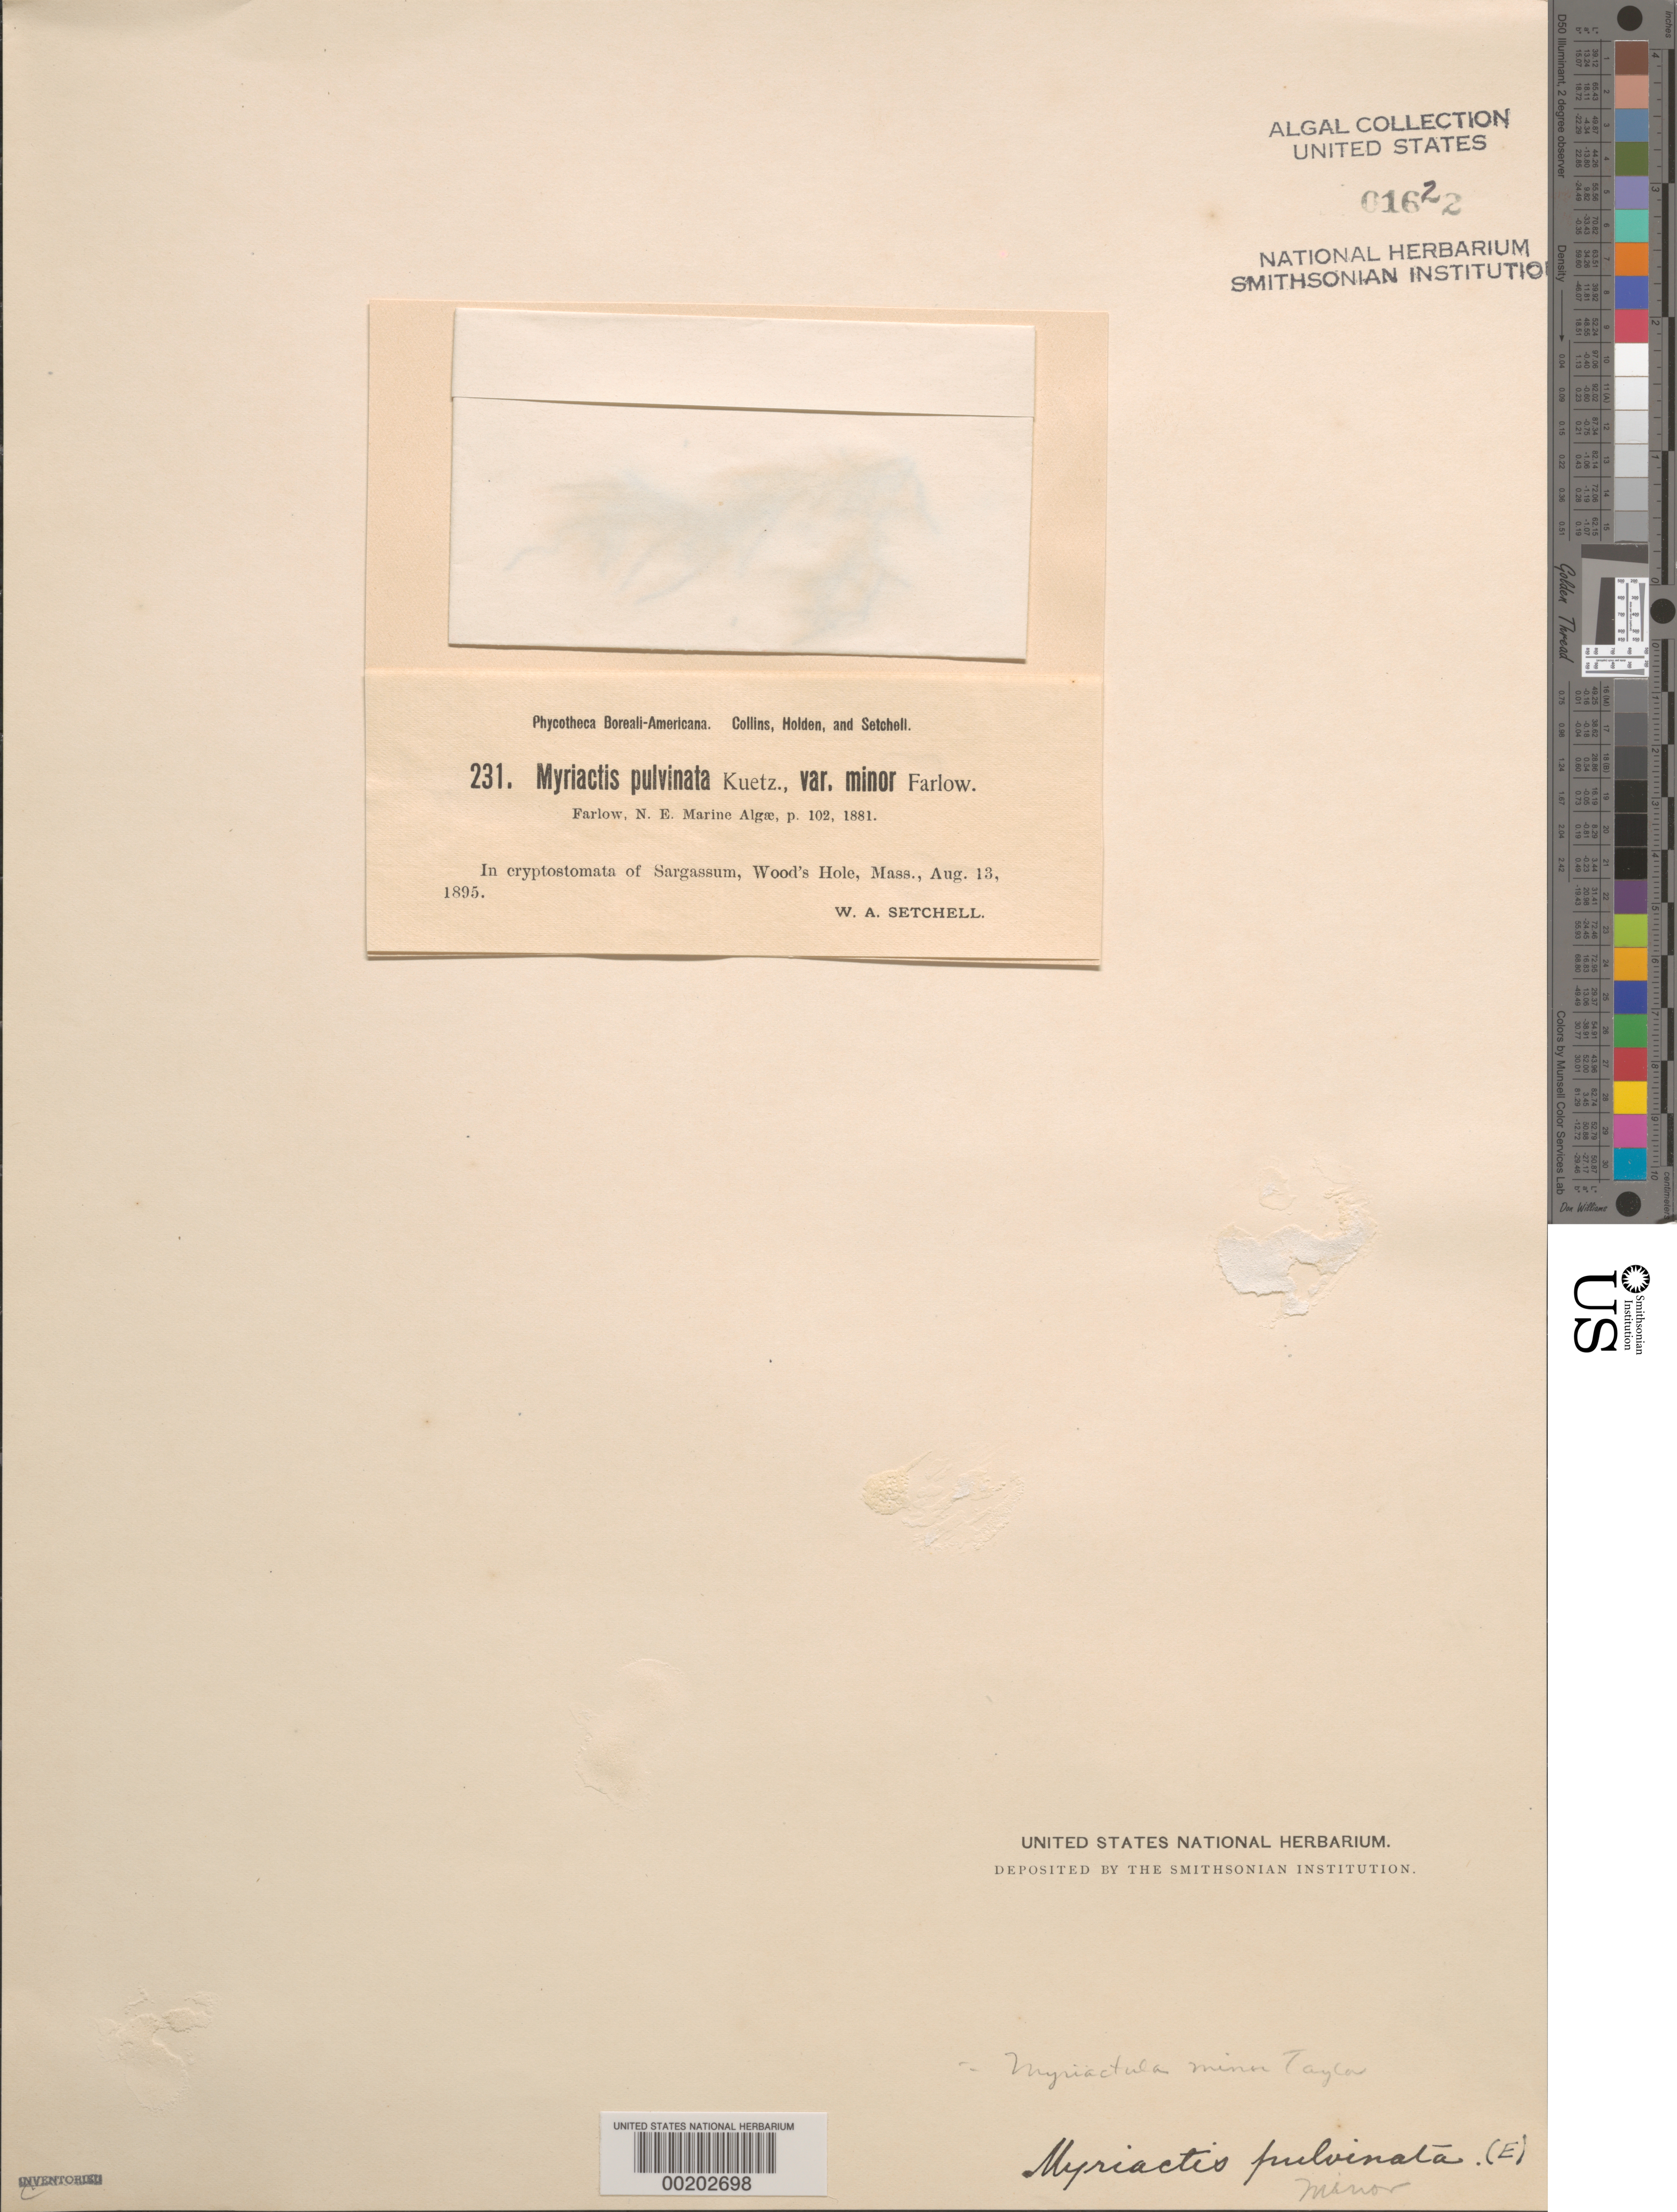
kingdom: Chromista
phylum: Ochrophyta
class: Phaeophyceae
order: Ectocarpales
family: Chordariaceae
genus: Myriactula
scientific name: Myriactula minor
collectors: W. Setchell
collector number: PB-A 231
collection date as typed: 13 Aug 1895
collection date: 1895-08-13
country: United States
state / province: Massachusetts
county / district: Barnstable County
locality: Woods Hole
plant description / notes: Collins, Holden & Setchell, Phycotheca Boreali-Americana, as Myriactis pulvinata v. minor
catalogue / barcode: US 1622